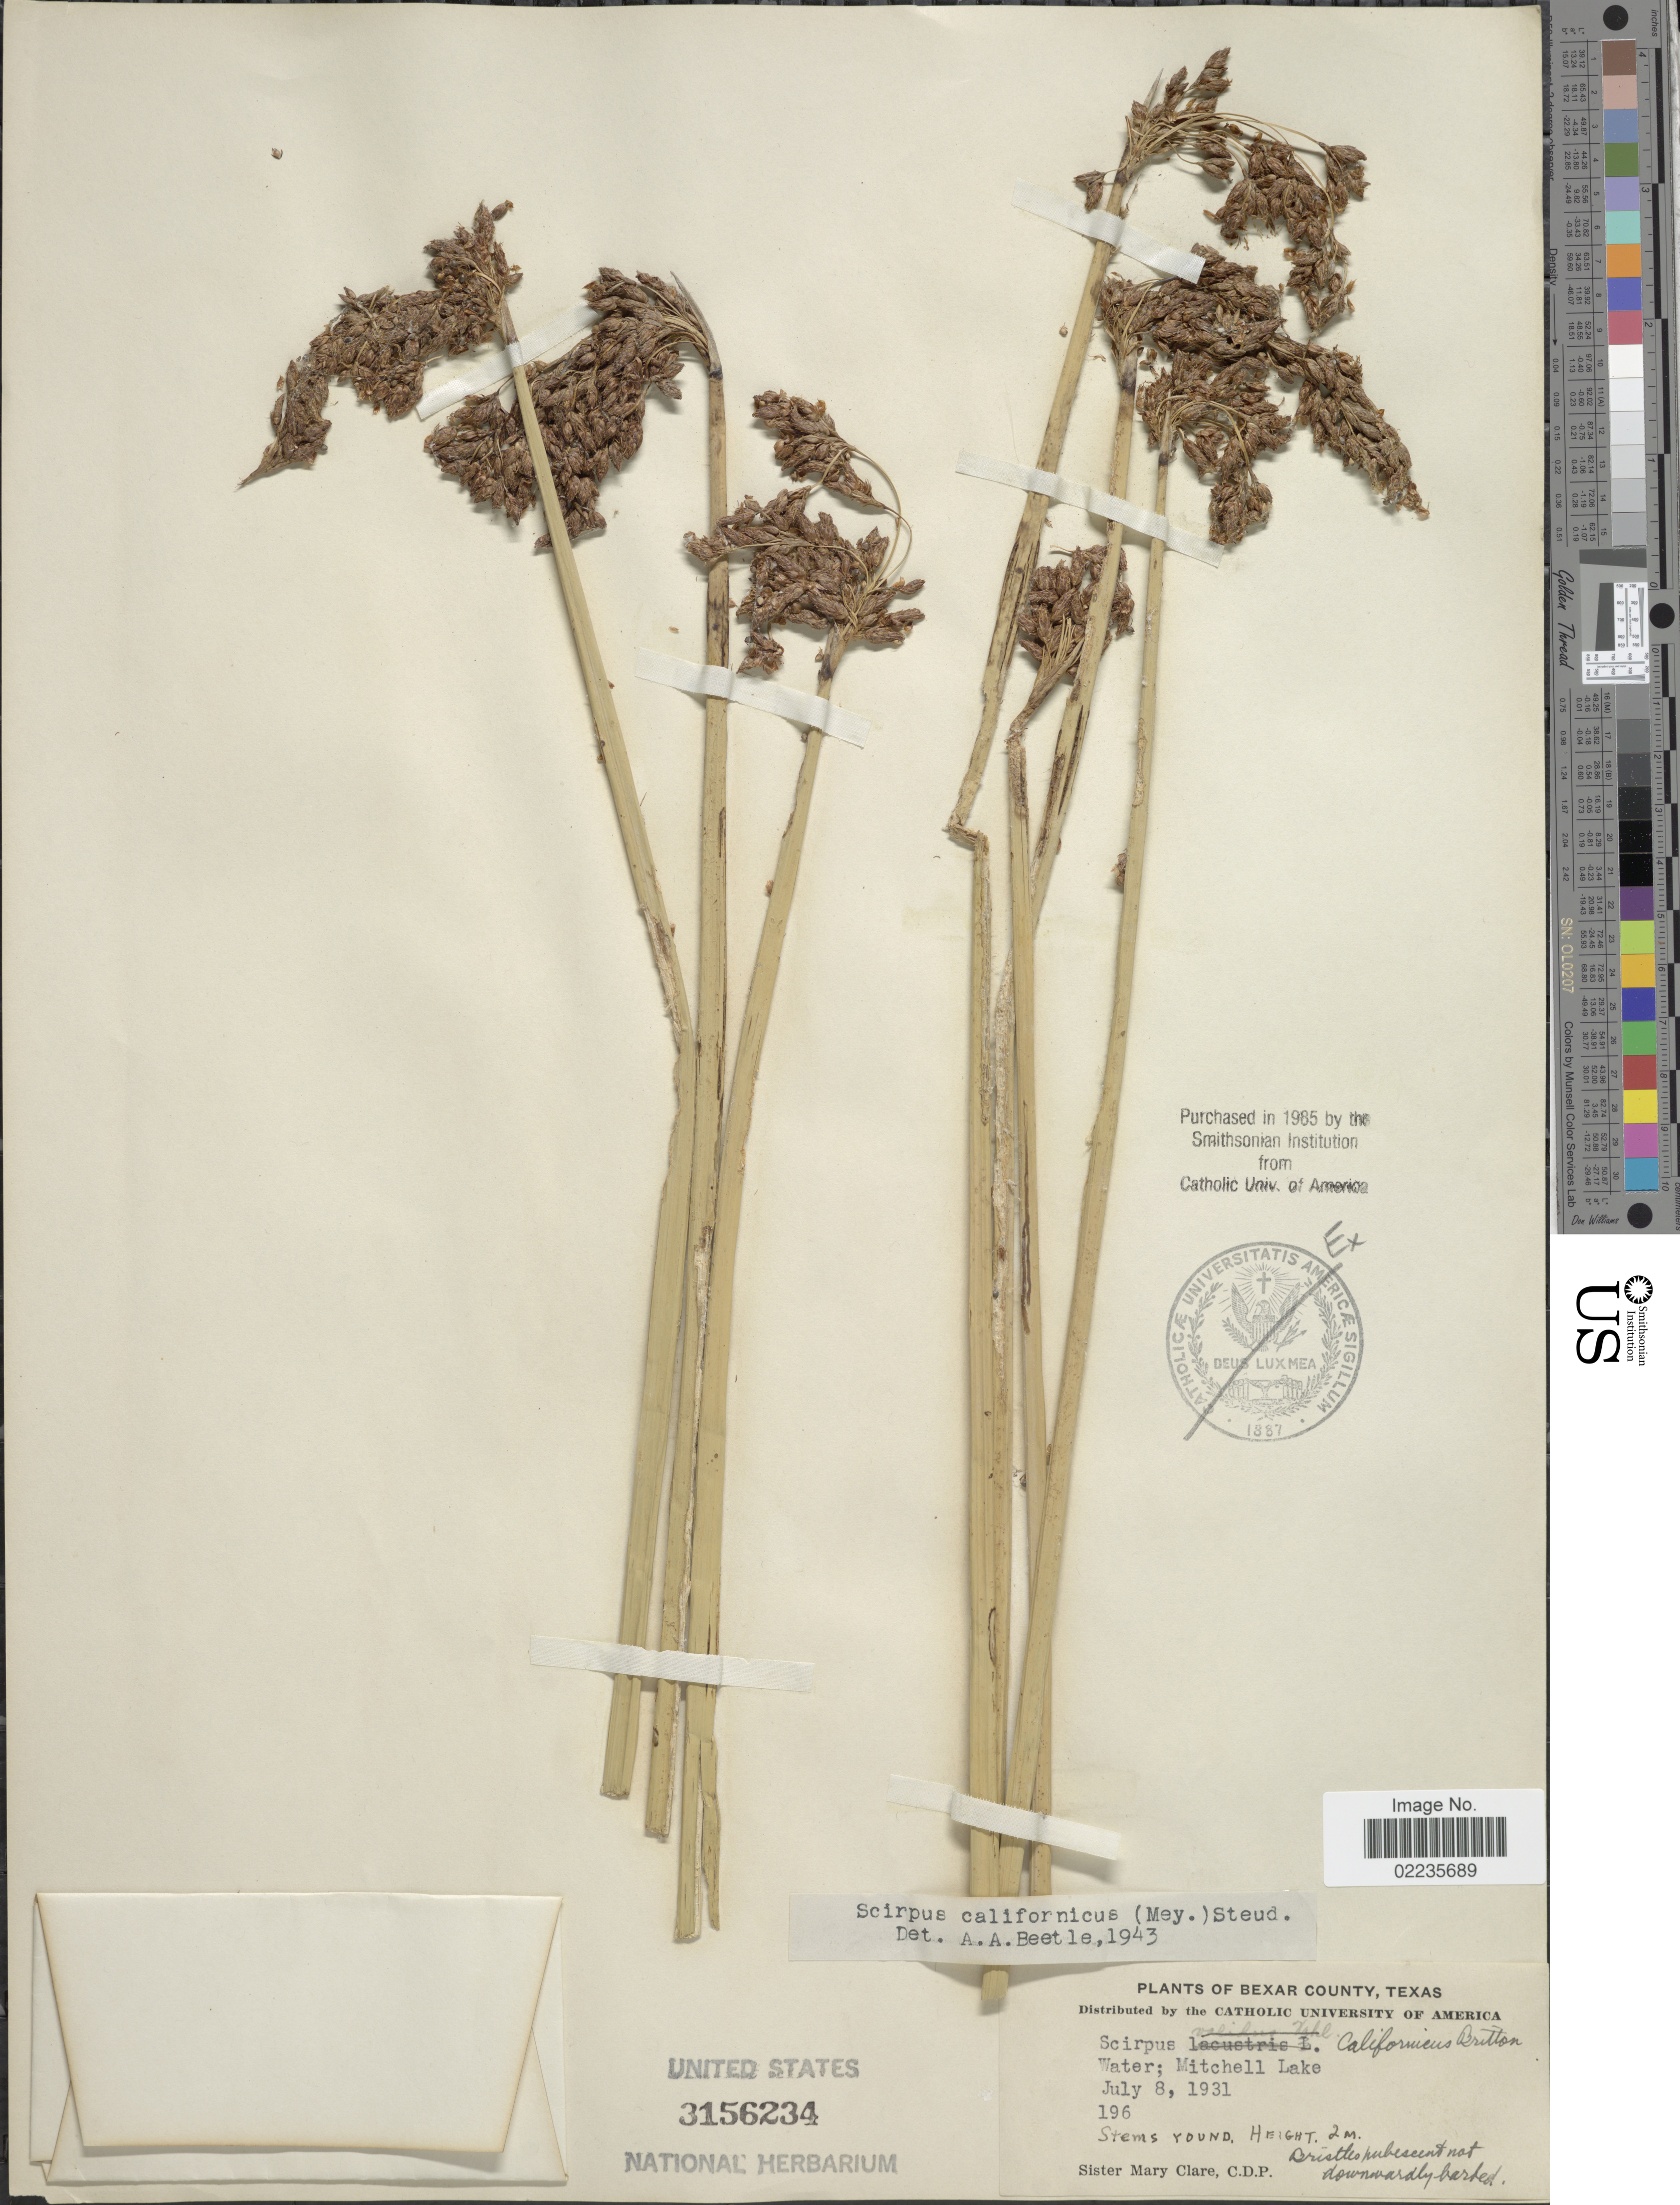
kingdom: Plantae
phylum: Tracheophyta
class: Liliopsida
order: Poales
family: Cyperaceae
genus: Schoenoplectus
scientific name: Schoenoplectus californicus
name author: (C.A. Mey.) Soják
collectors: M. Clare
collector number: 196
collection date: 1931-07-08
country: United States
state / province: Texas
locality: Bexar County, Texas, Mitchell Lake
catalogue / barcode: US 3156234